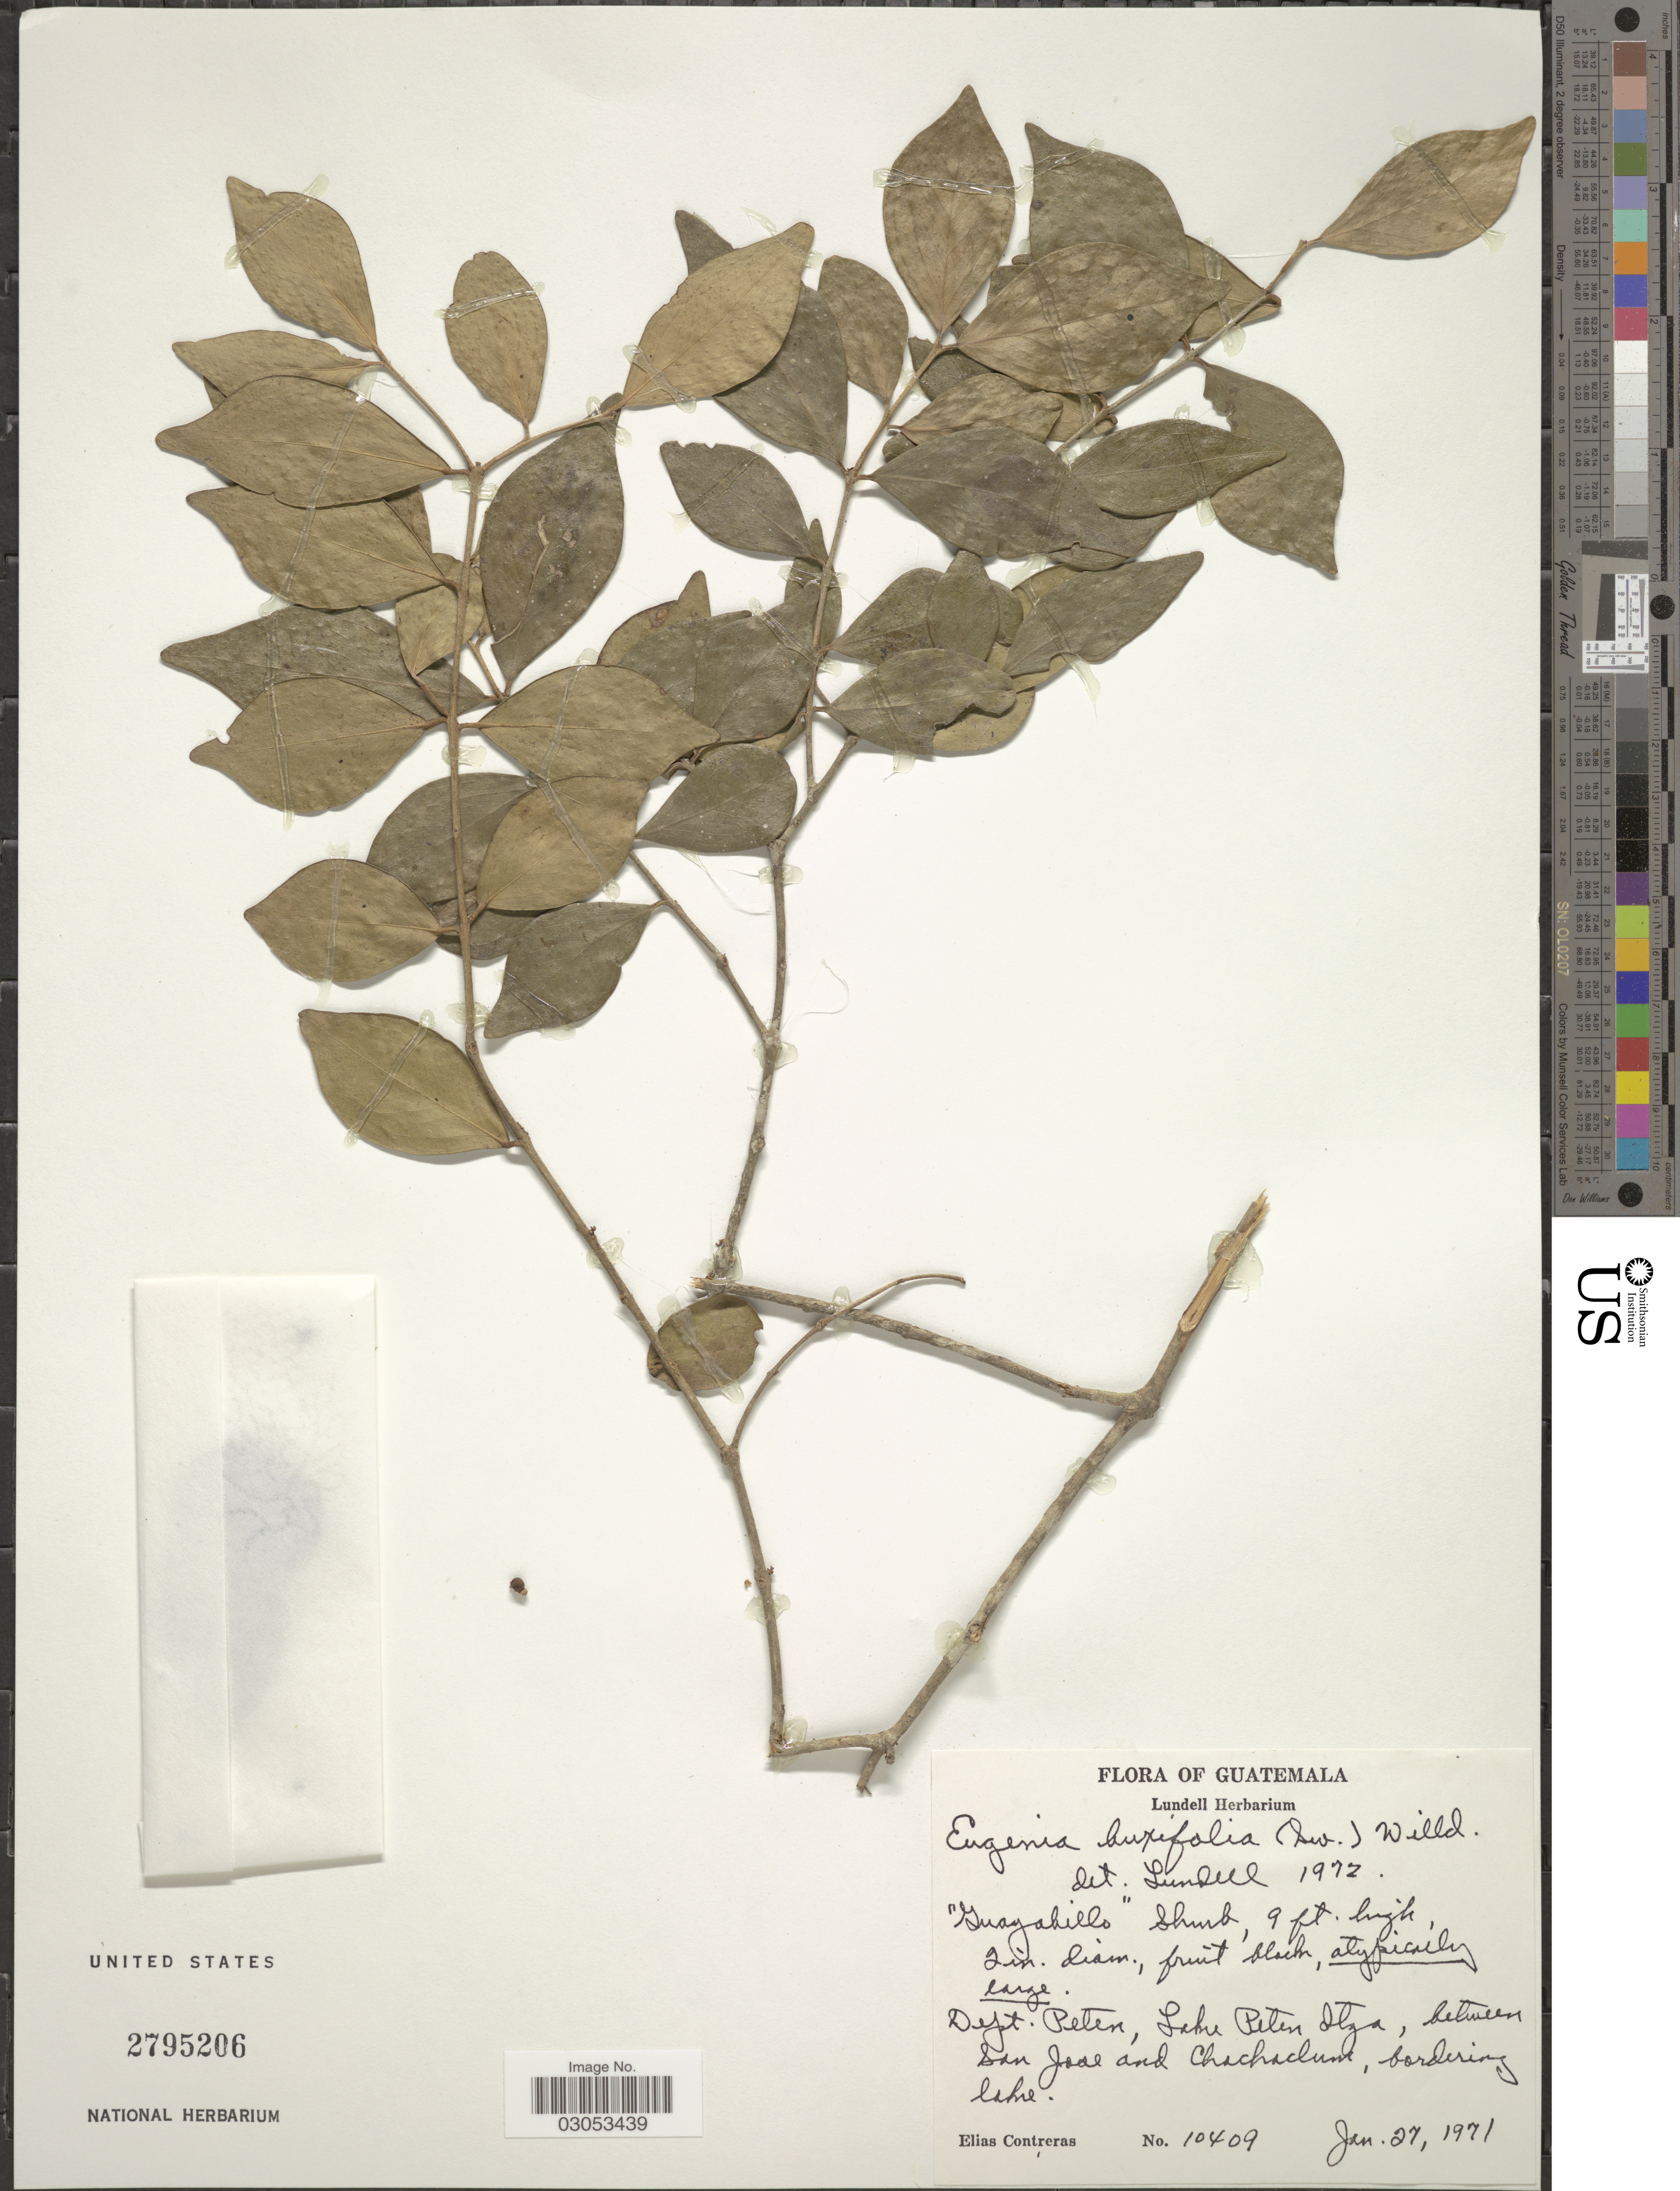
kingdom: Plantae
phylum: Tracheophyta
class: Magnoliopsida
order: Myrtales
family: Myrtaceae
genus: Eugenia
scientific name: Eugenia buxifolia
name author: (Sw.) Willd.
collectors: E. Contreras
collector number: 10409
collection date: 1971-01-27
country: Guatemala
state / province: El Petén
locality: Dept. Peten, Lake Peten Itza, between San Jose and Chachaclum, bordering lake.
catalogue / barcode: US 2795206